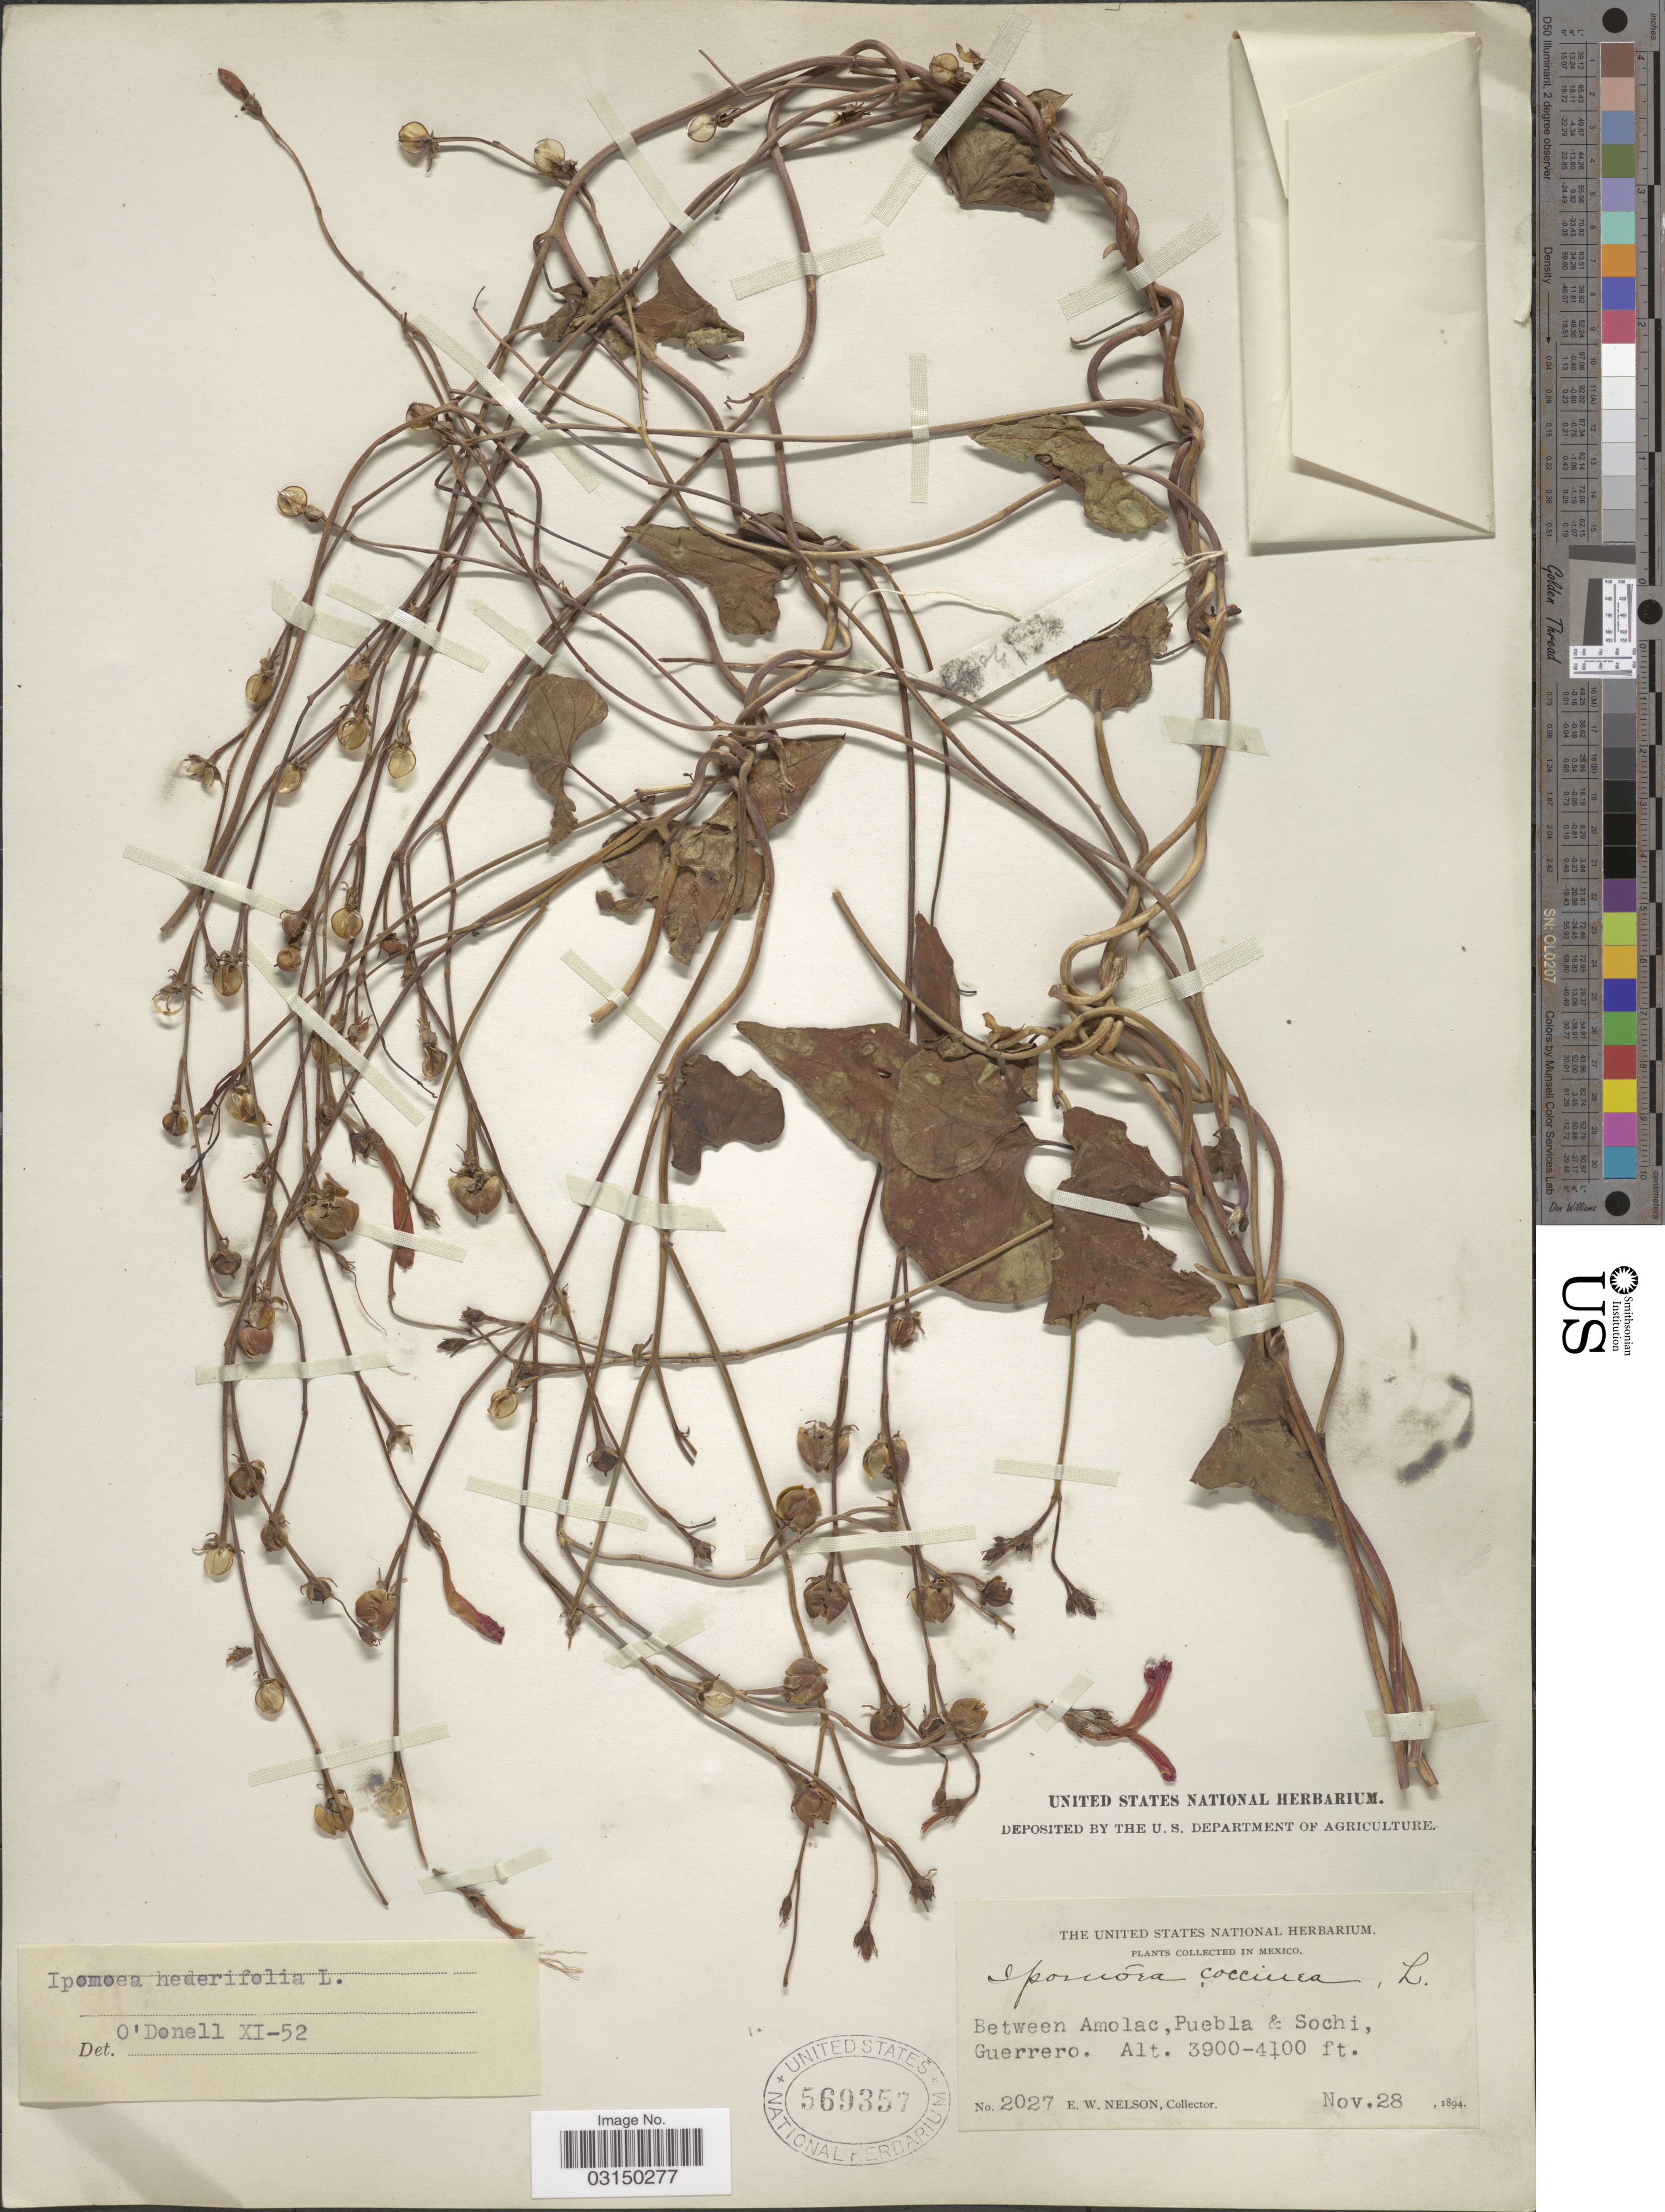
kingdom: Plantae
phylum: Tracheophyta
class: Magnoliopsida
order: Solanales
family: Convolvulaceae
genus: Ipomoea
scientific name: Ipomoea hederifolia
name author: L.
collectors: E. W. Nelson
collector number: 2027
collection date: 1894-11-28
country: Mexico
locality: Between Amolac, Puebla & Sochi, Guerrero.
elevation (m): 1189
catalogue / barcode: US 569357